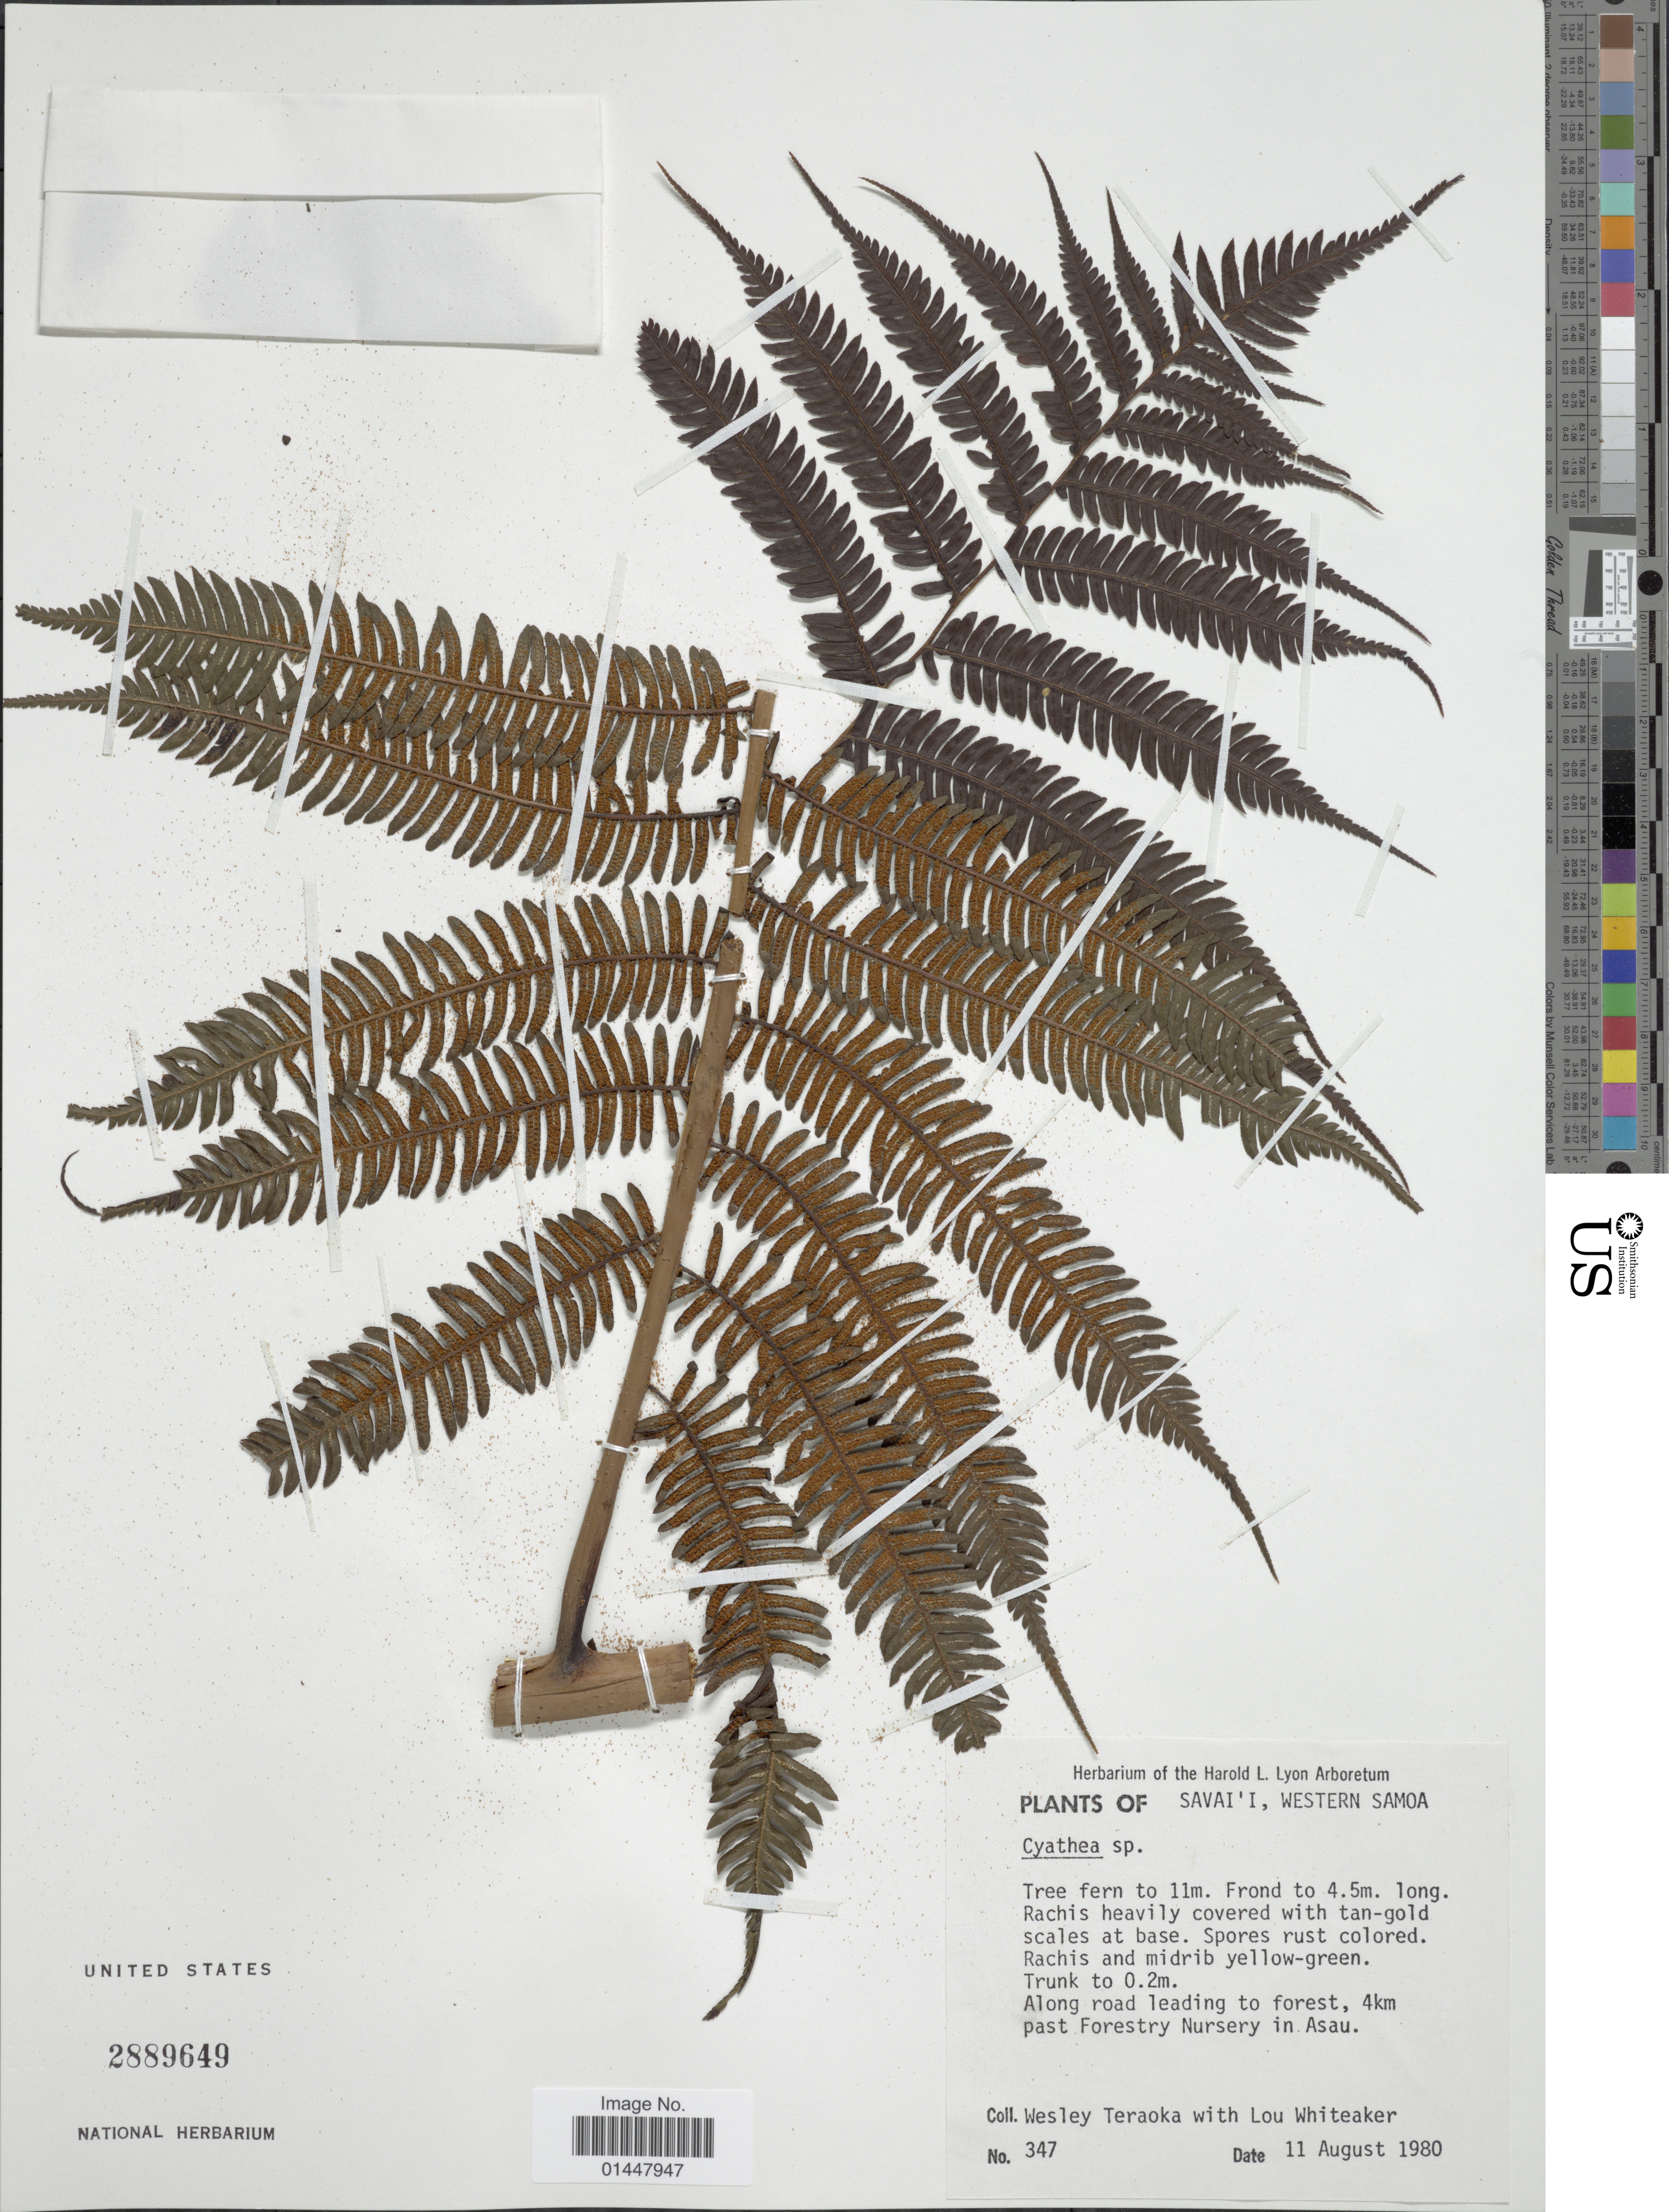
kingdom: Plantae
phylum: Tracheophyta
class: Polypodiopsida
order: Cyatheales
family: Cyatheaceae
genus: Sphaeropteris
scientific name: Sphaeropteris sp.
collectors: W. Teraoka & L. Whiteaker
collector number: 347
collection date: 1980-08-11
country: Samoa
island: Savai'i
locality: Savaií, western Samoa. Along road leading to forest, 4 km past Forestry Nursery in Asau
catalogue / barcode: US 2889649